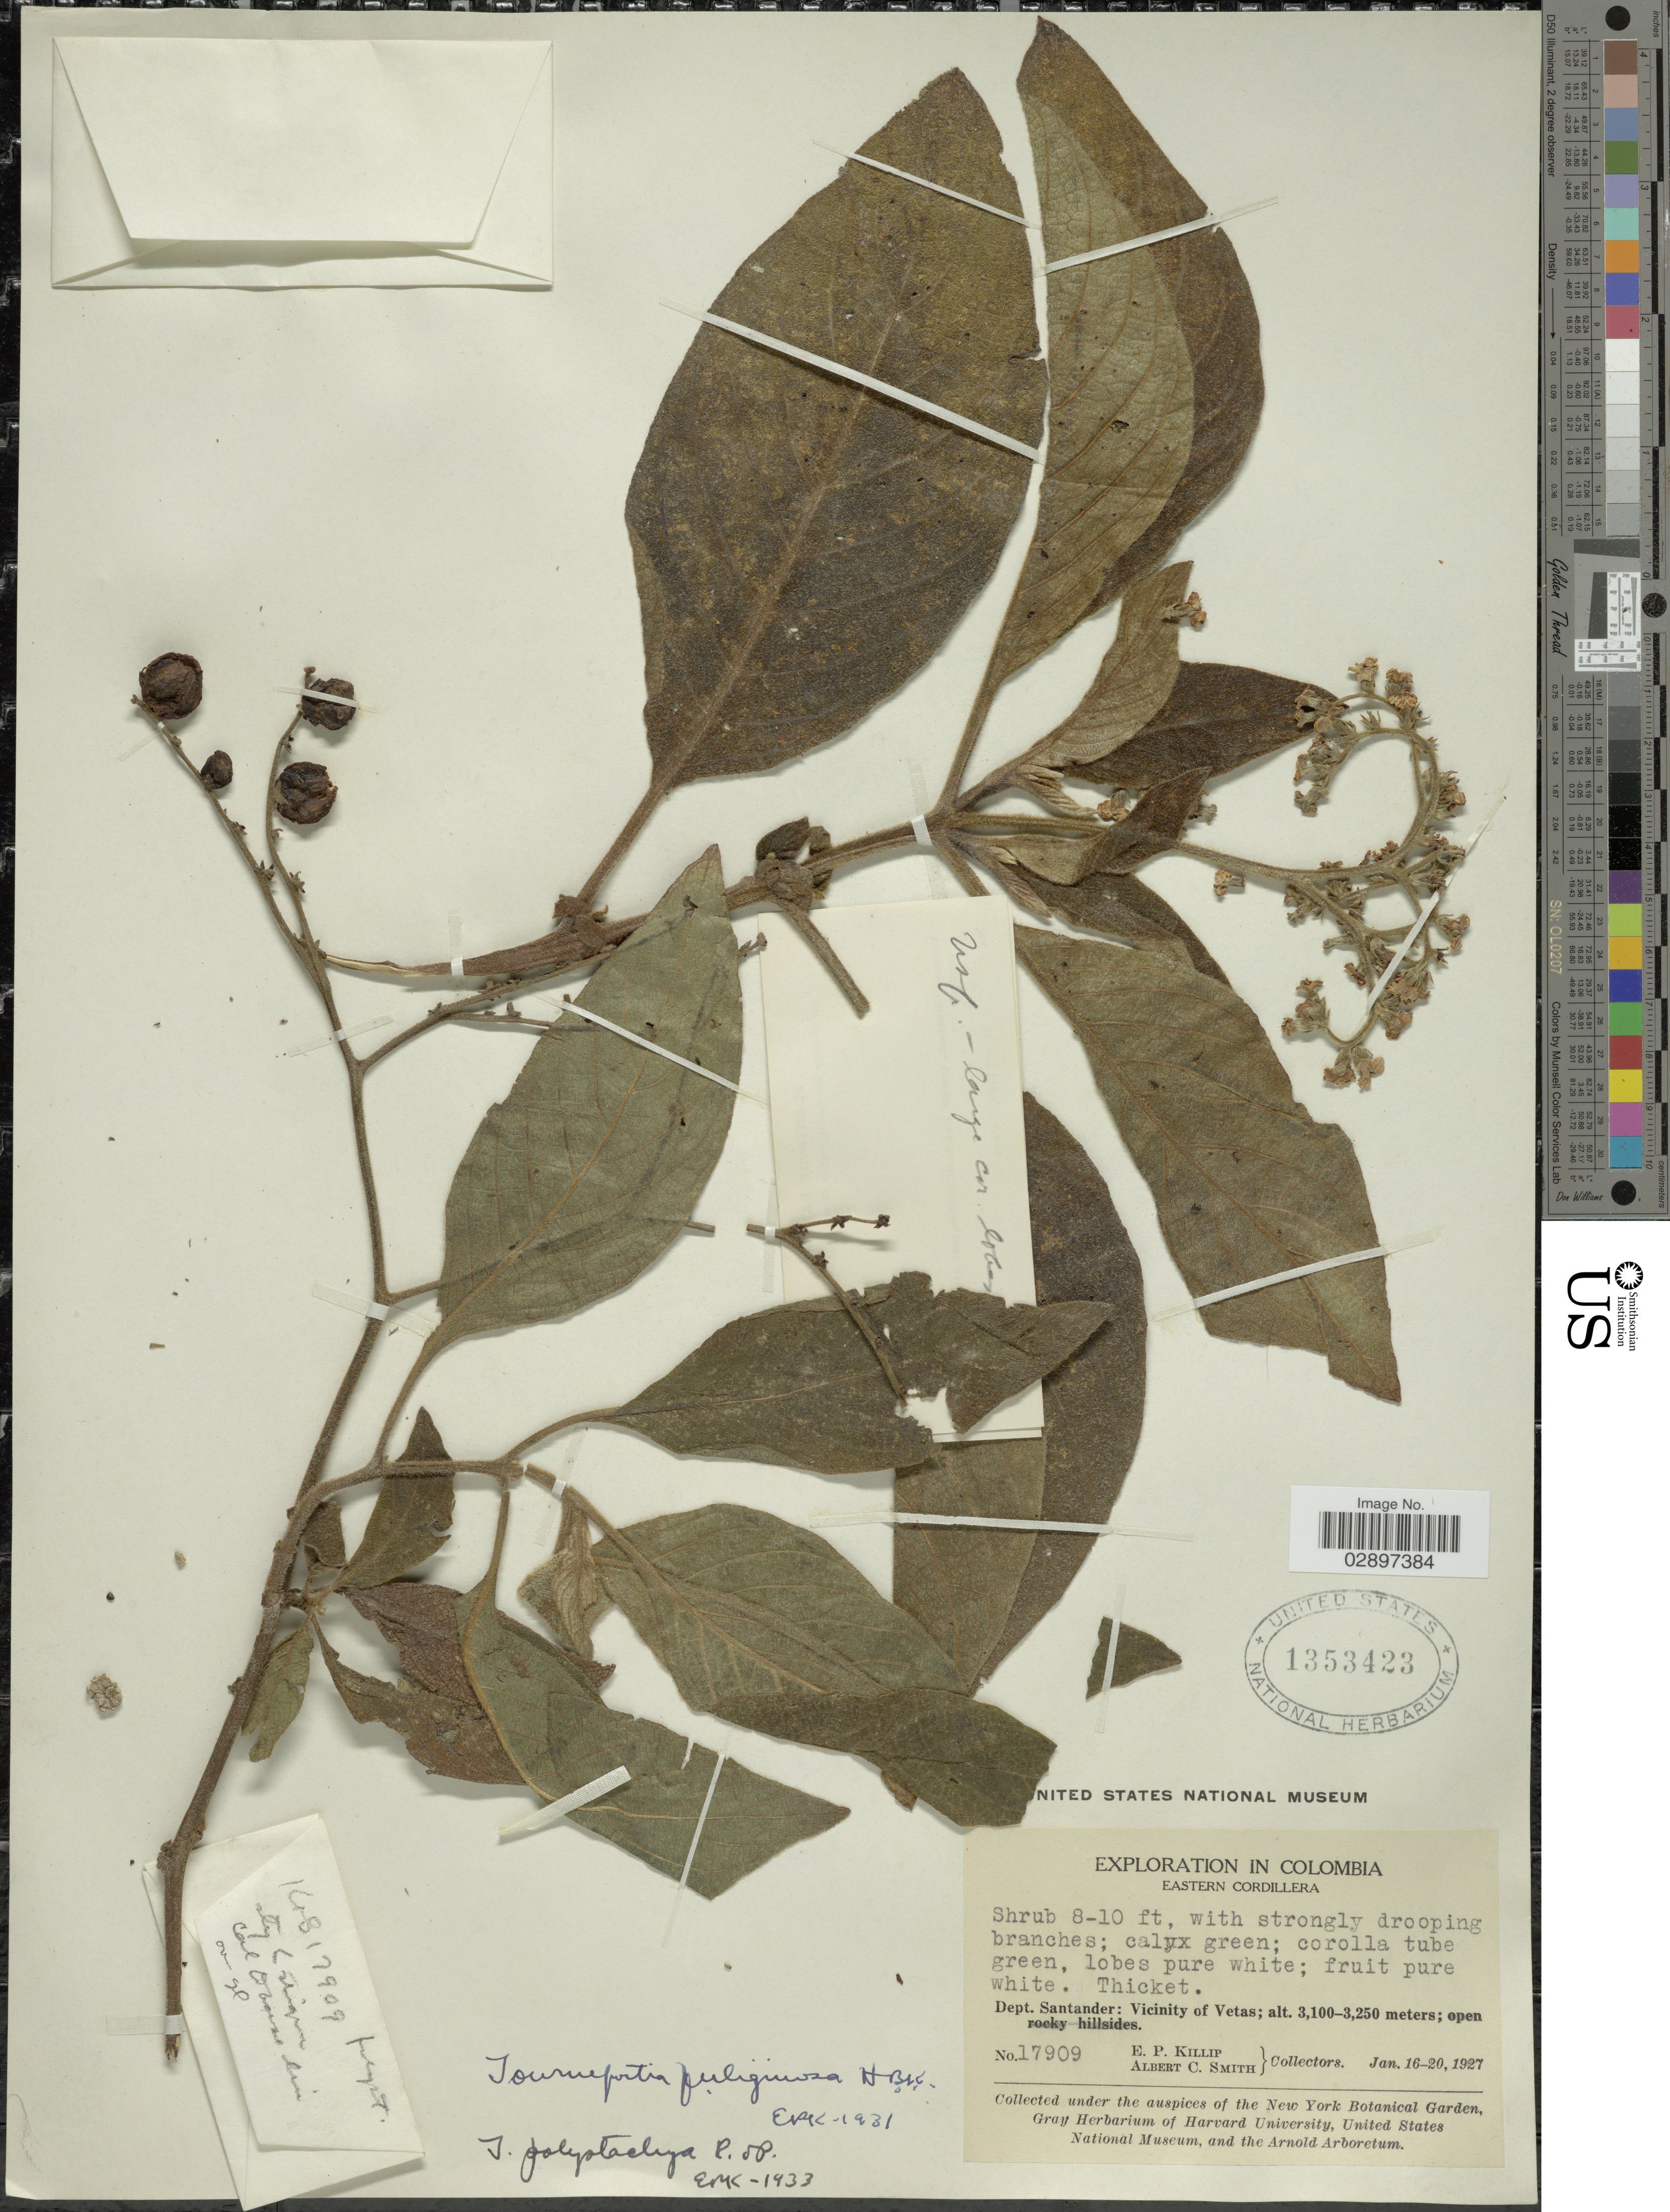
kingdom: Plantae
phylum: Tracheophyta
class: Magnoliopsida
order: Boraginales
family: Heliotropiaceae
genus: Tournefortia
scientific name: Tournefortia polystachya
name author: Ruiz & Pav.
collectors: E. P. Killip & A. C. Smith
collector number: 17909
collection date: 1927-01-16/1927-01-20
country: Colombia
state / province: Santander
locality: Dept. Santander: Vicinity of Vetas. Eastern Cordillera.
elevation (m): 3100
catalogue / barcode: US 1353423